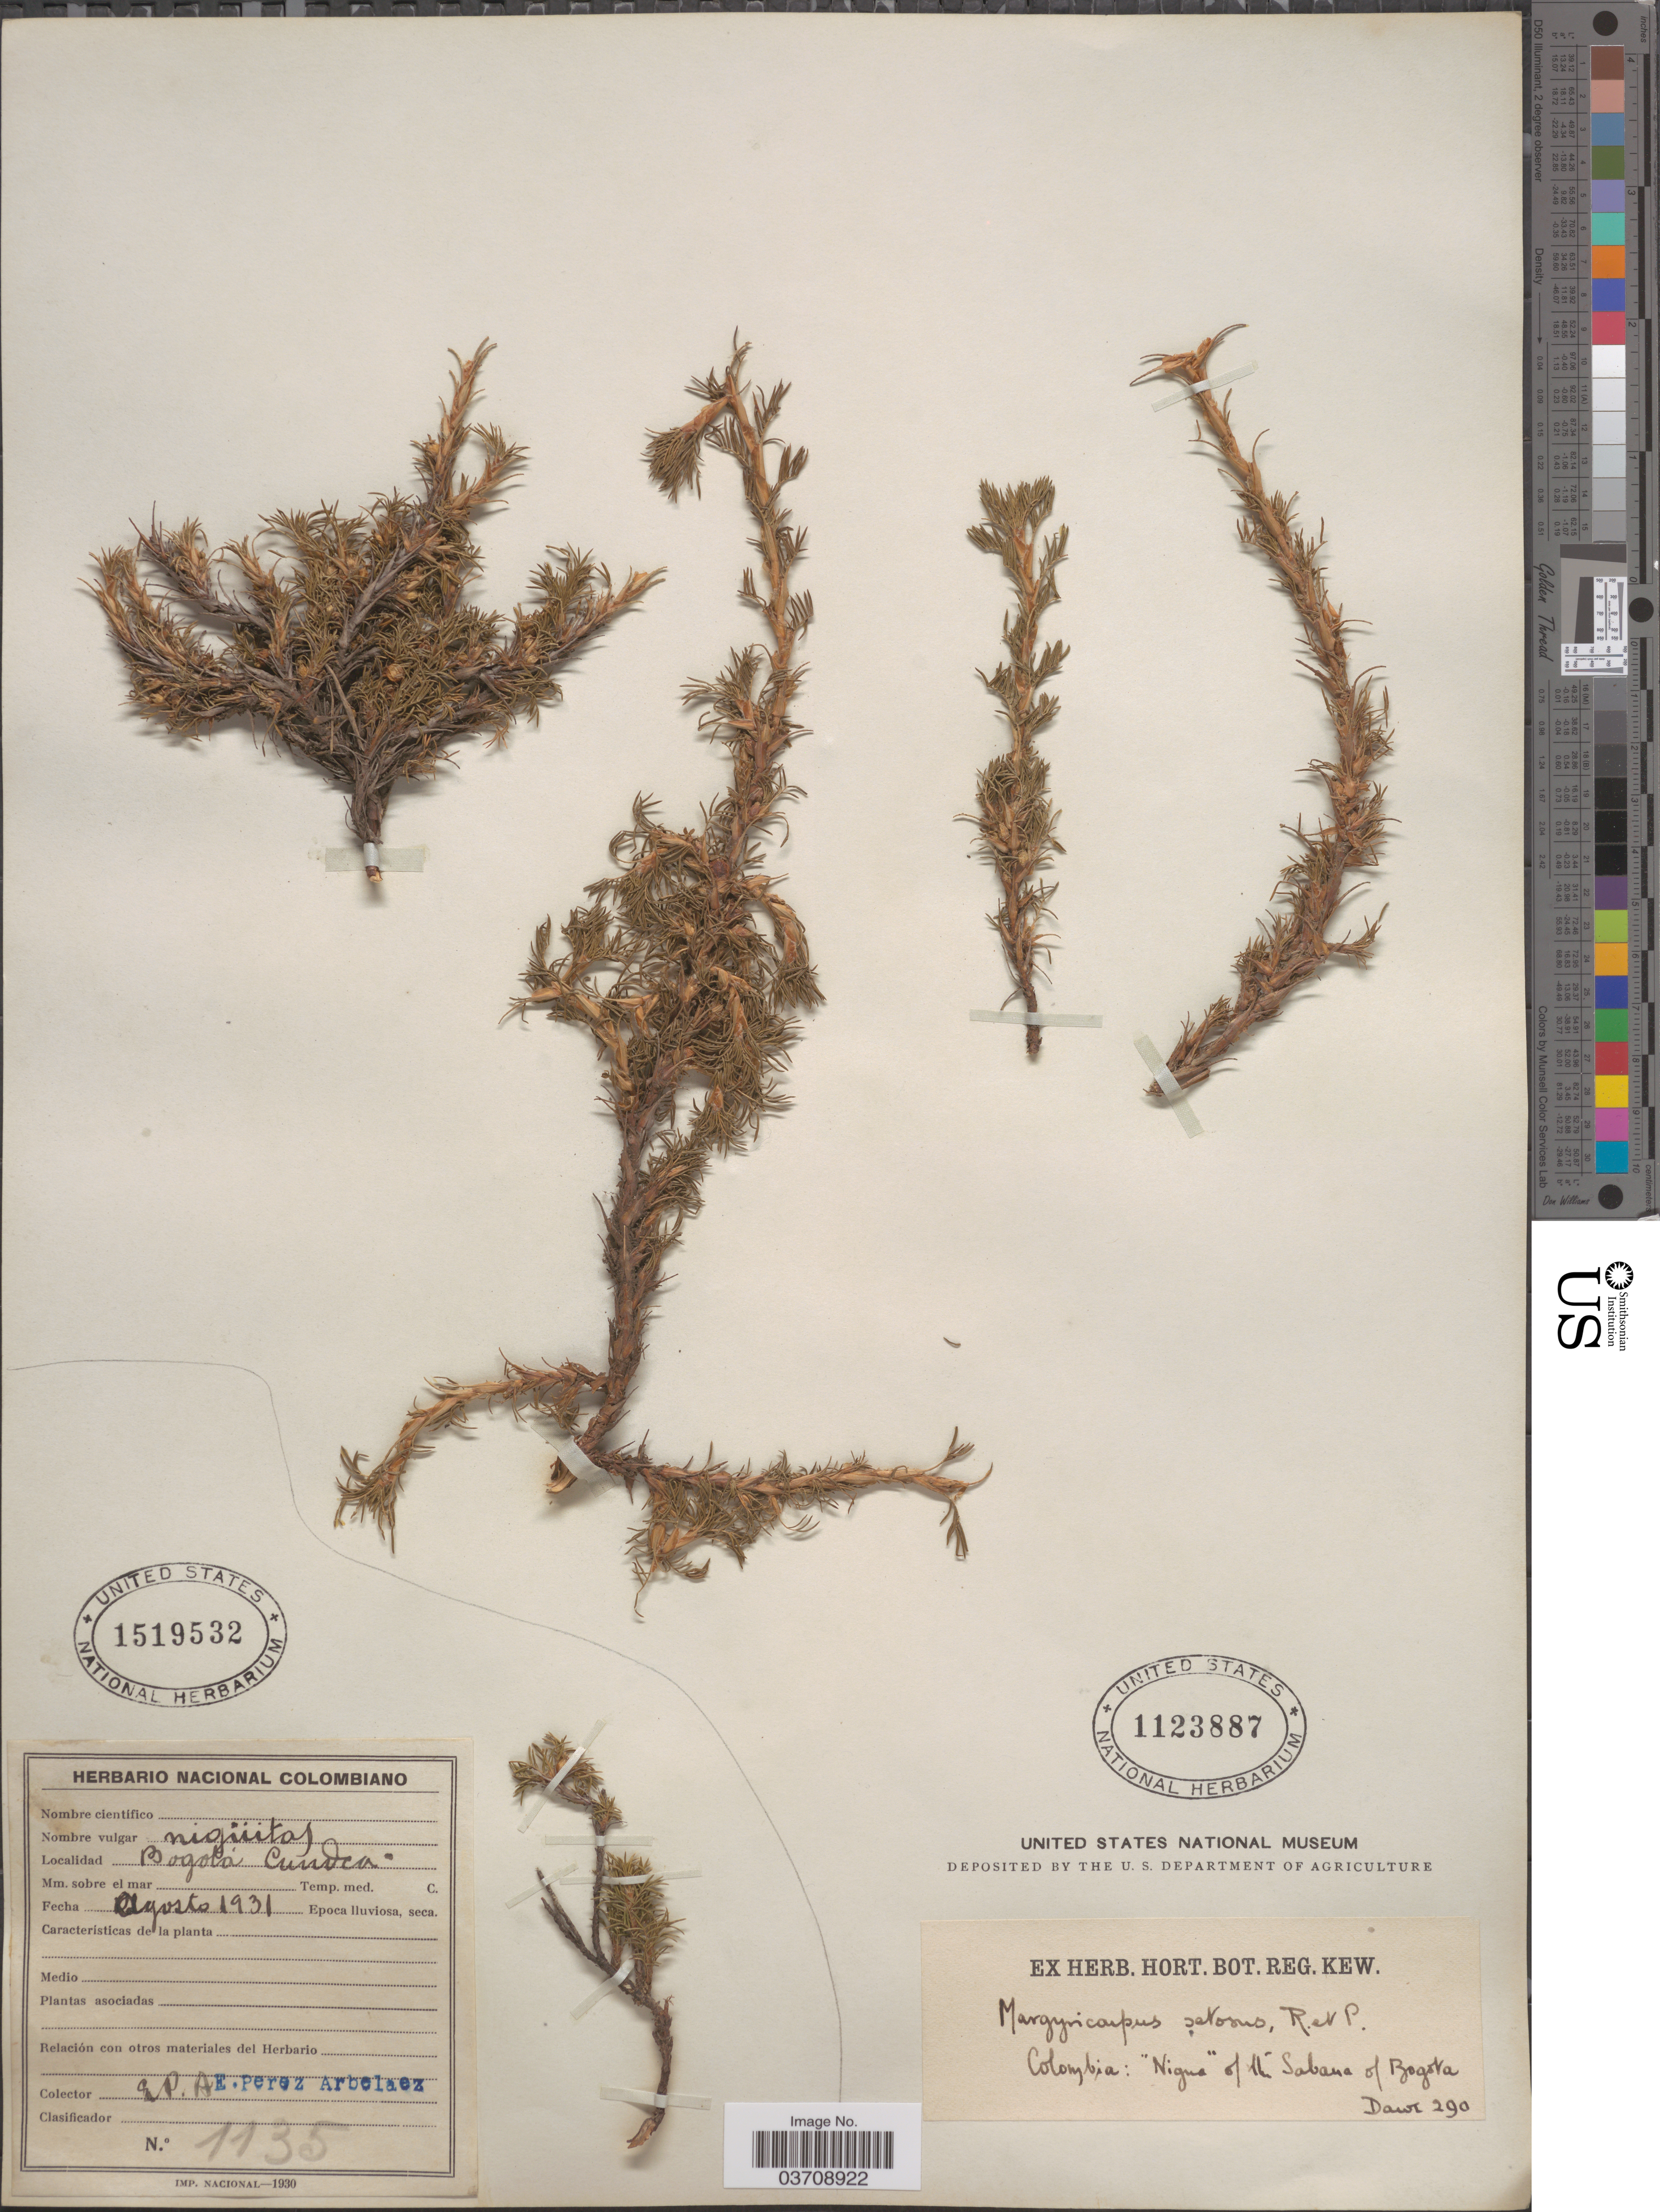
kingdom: Plantae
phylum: Tracheophyta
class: Magnoliopsida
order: Rosales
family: Rosaceae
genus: Margyricarpus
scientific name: Margyricarpus pinnatus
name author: (Lam.) Kuntze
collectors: E. Pérez Arbeláez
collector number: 1135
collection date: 1931-08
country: Colombia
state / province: Cundinamarca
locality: Bogotá Cundca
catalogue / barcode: US 1519532